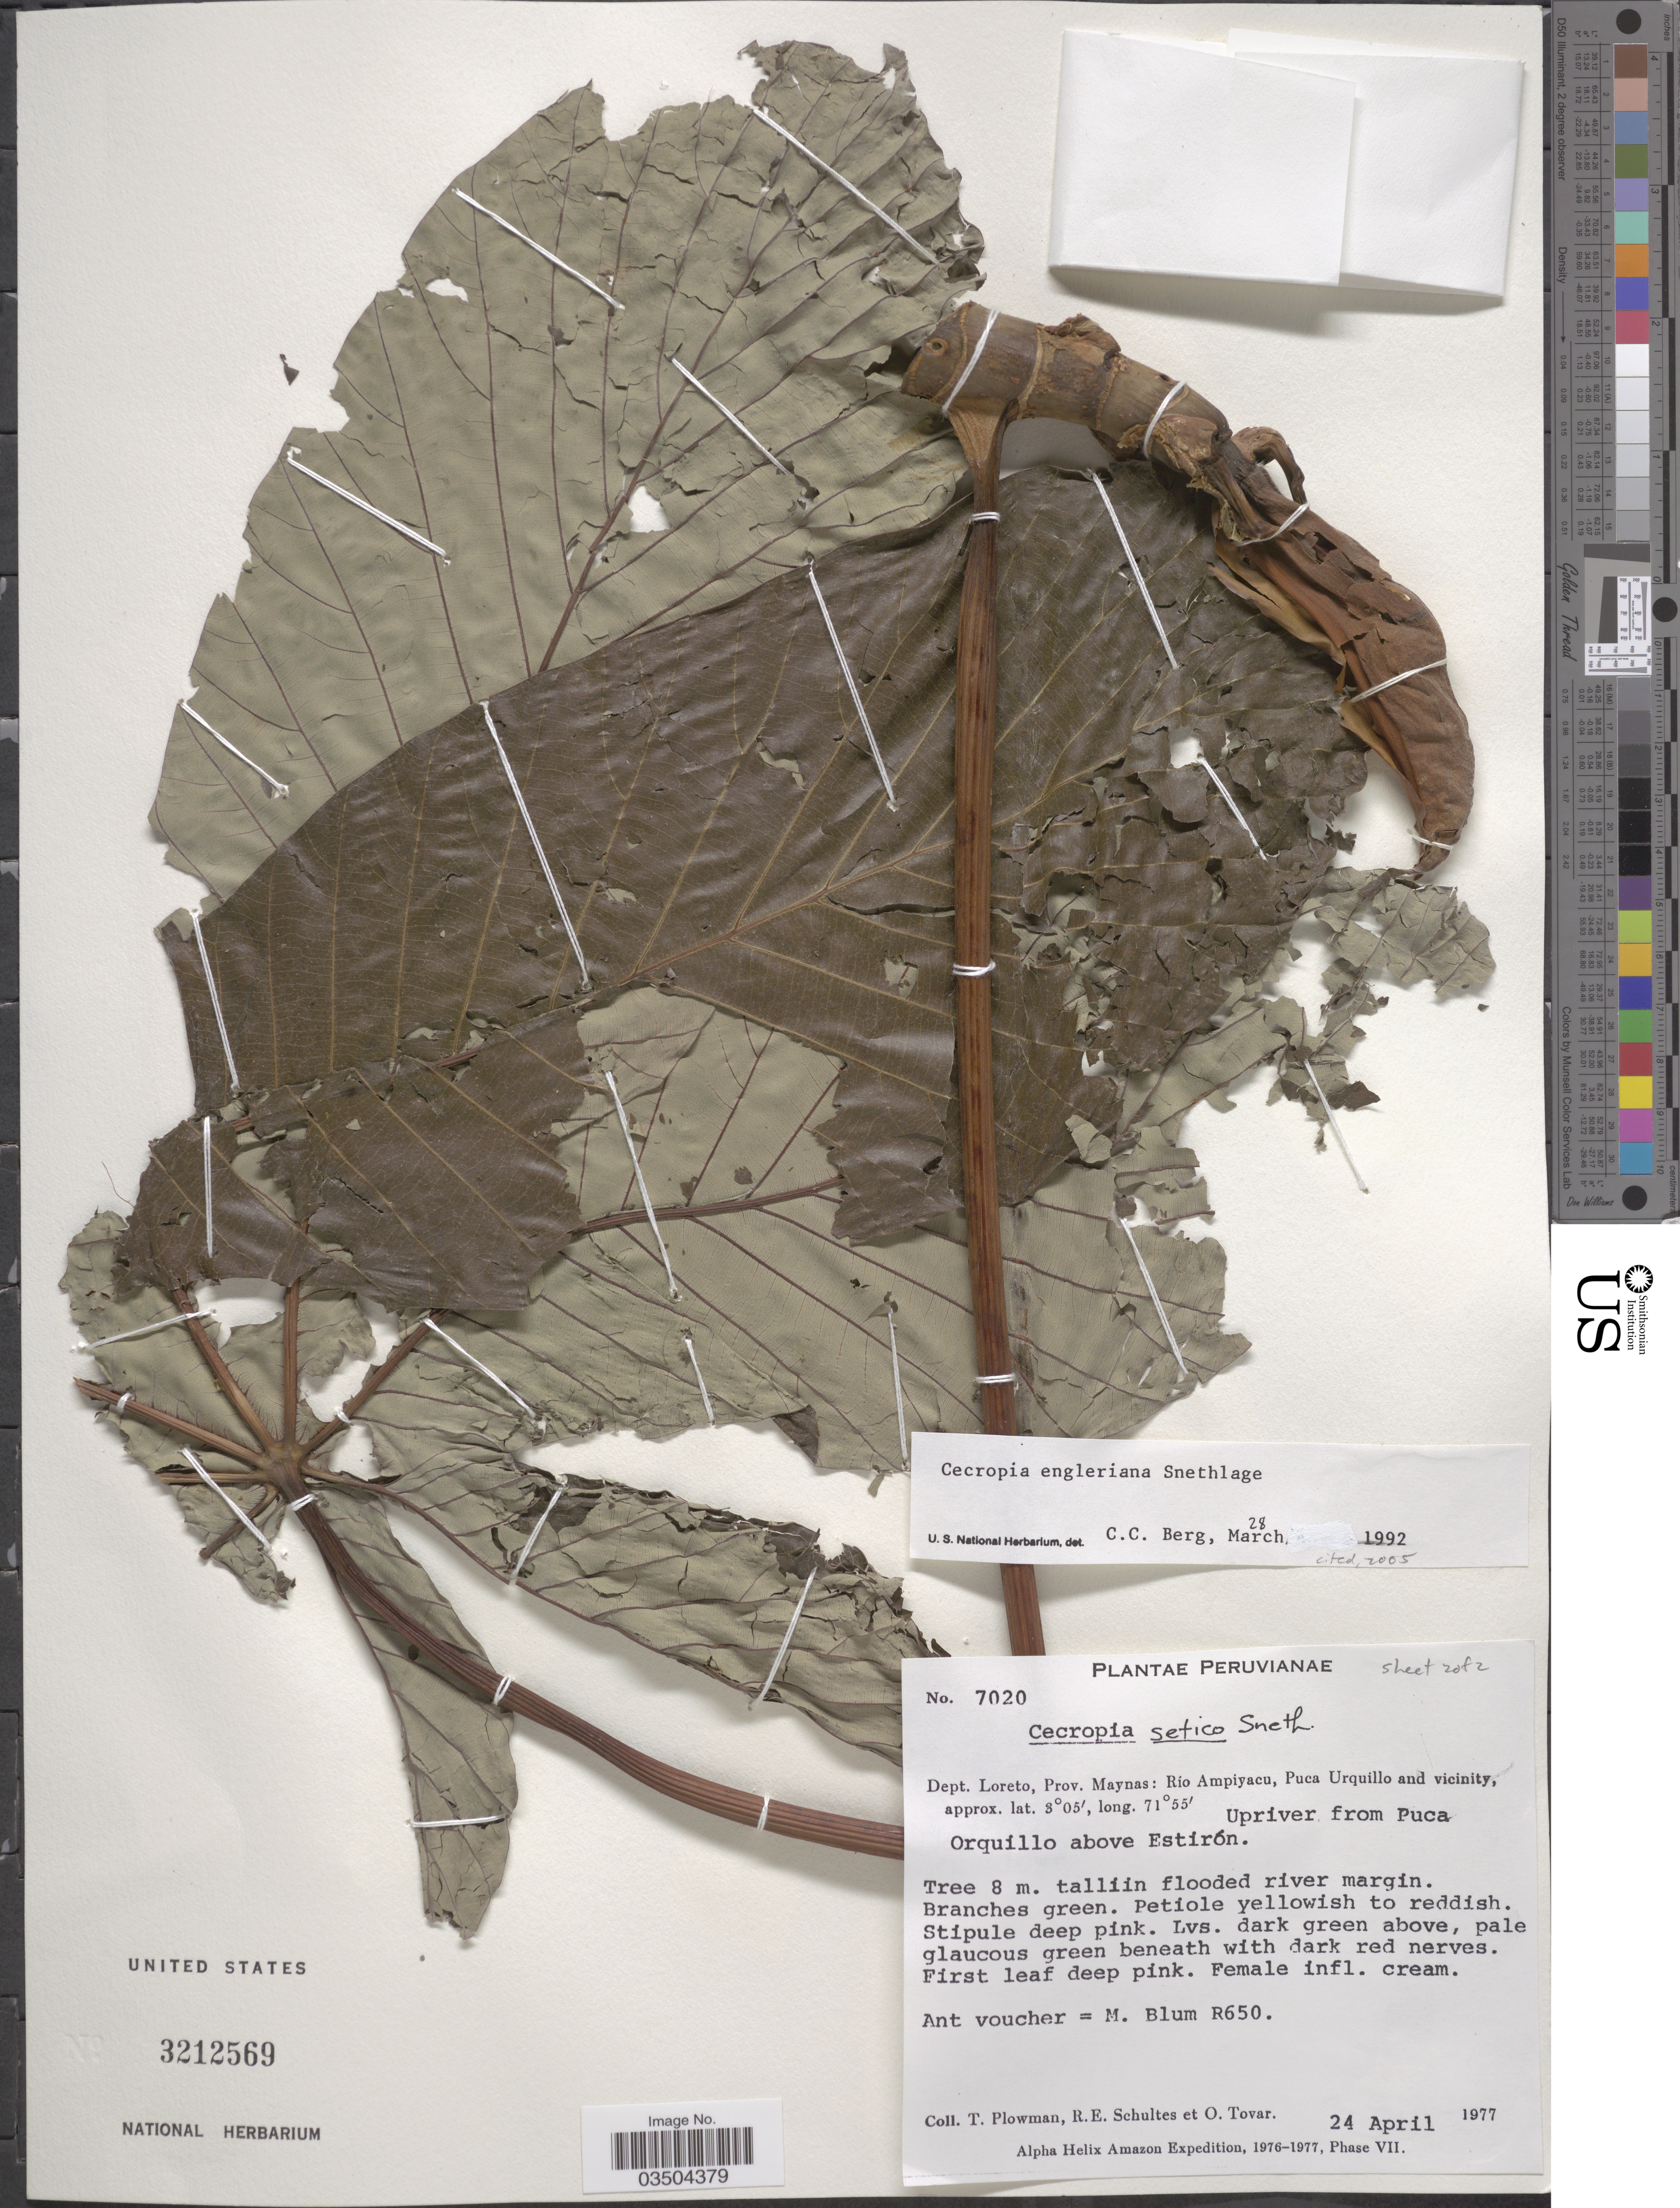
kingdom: Plantae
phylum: Tracheophyta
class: Magnoliopsida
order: Rosales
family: Urticaceae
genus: Cecropia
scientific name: Cecropia engleriana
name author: Snethl.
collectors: T. Plowman, R. E. Schultes & Ó. Tovar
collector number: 7020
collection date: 1977-04-24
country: Peru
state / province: Loreto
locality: Dept. Loreto, Prov. Maynas: Río Ampiyacu, Puca Urquillo and vicinity. Upriver from Puca. Orquillo above Estirón.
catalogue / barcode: US 3212569